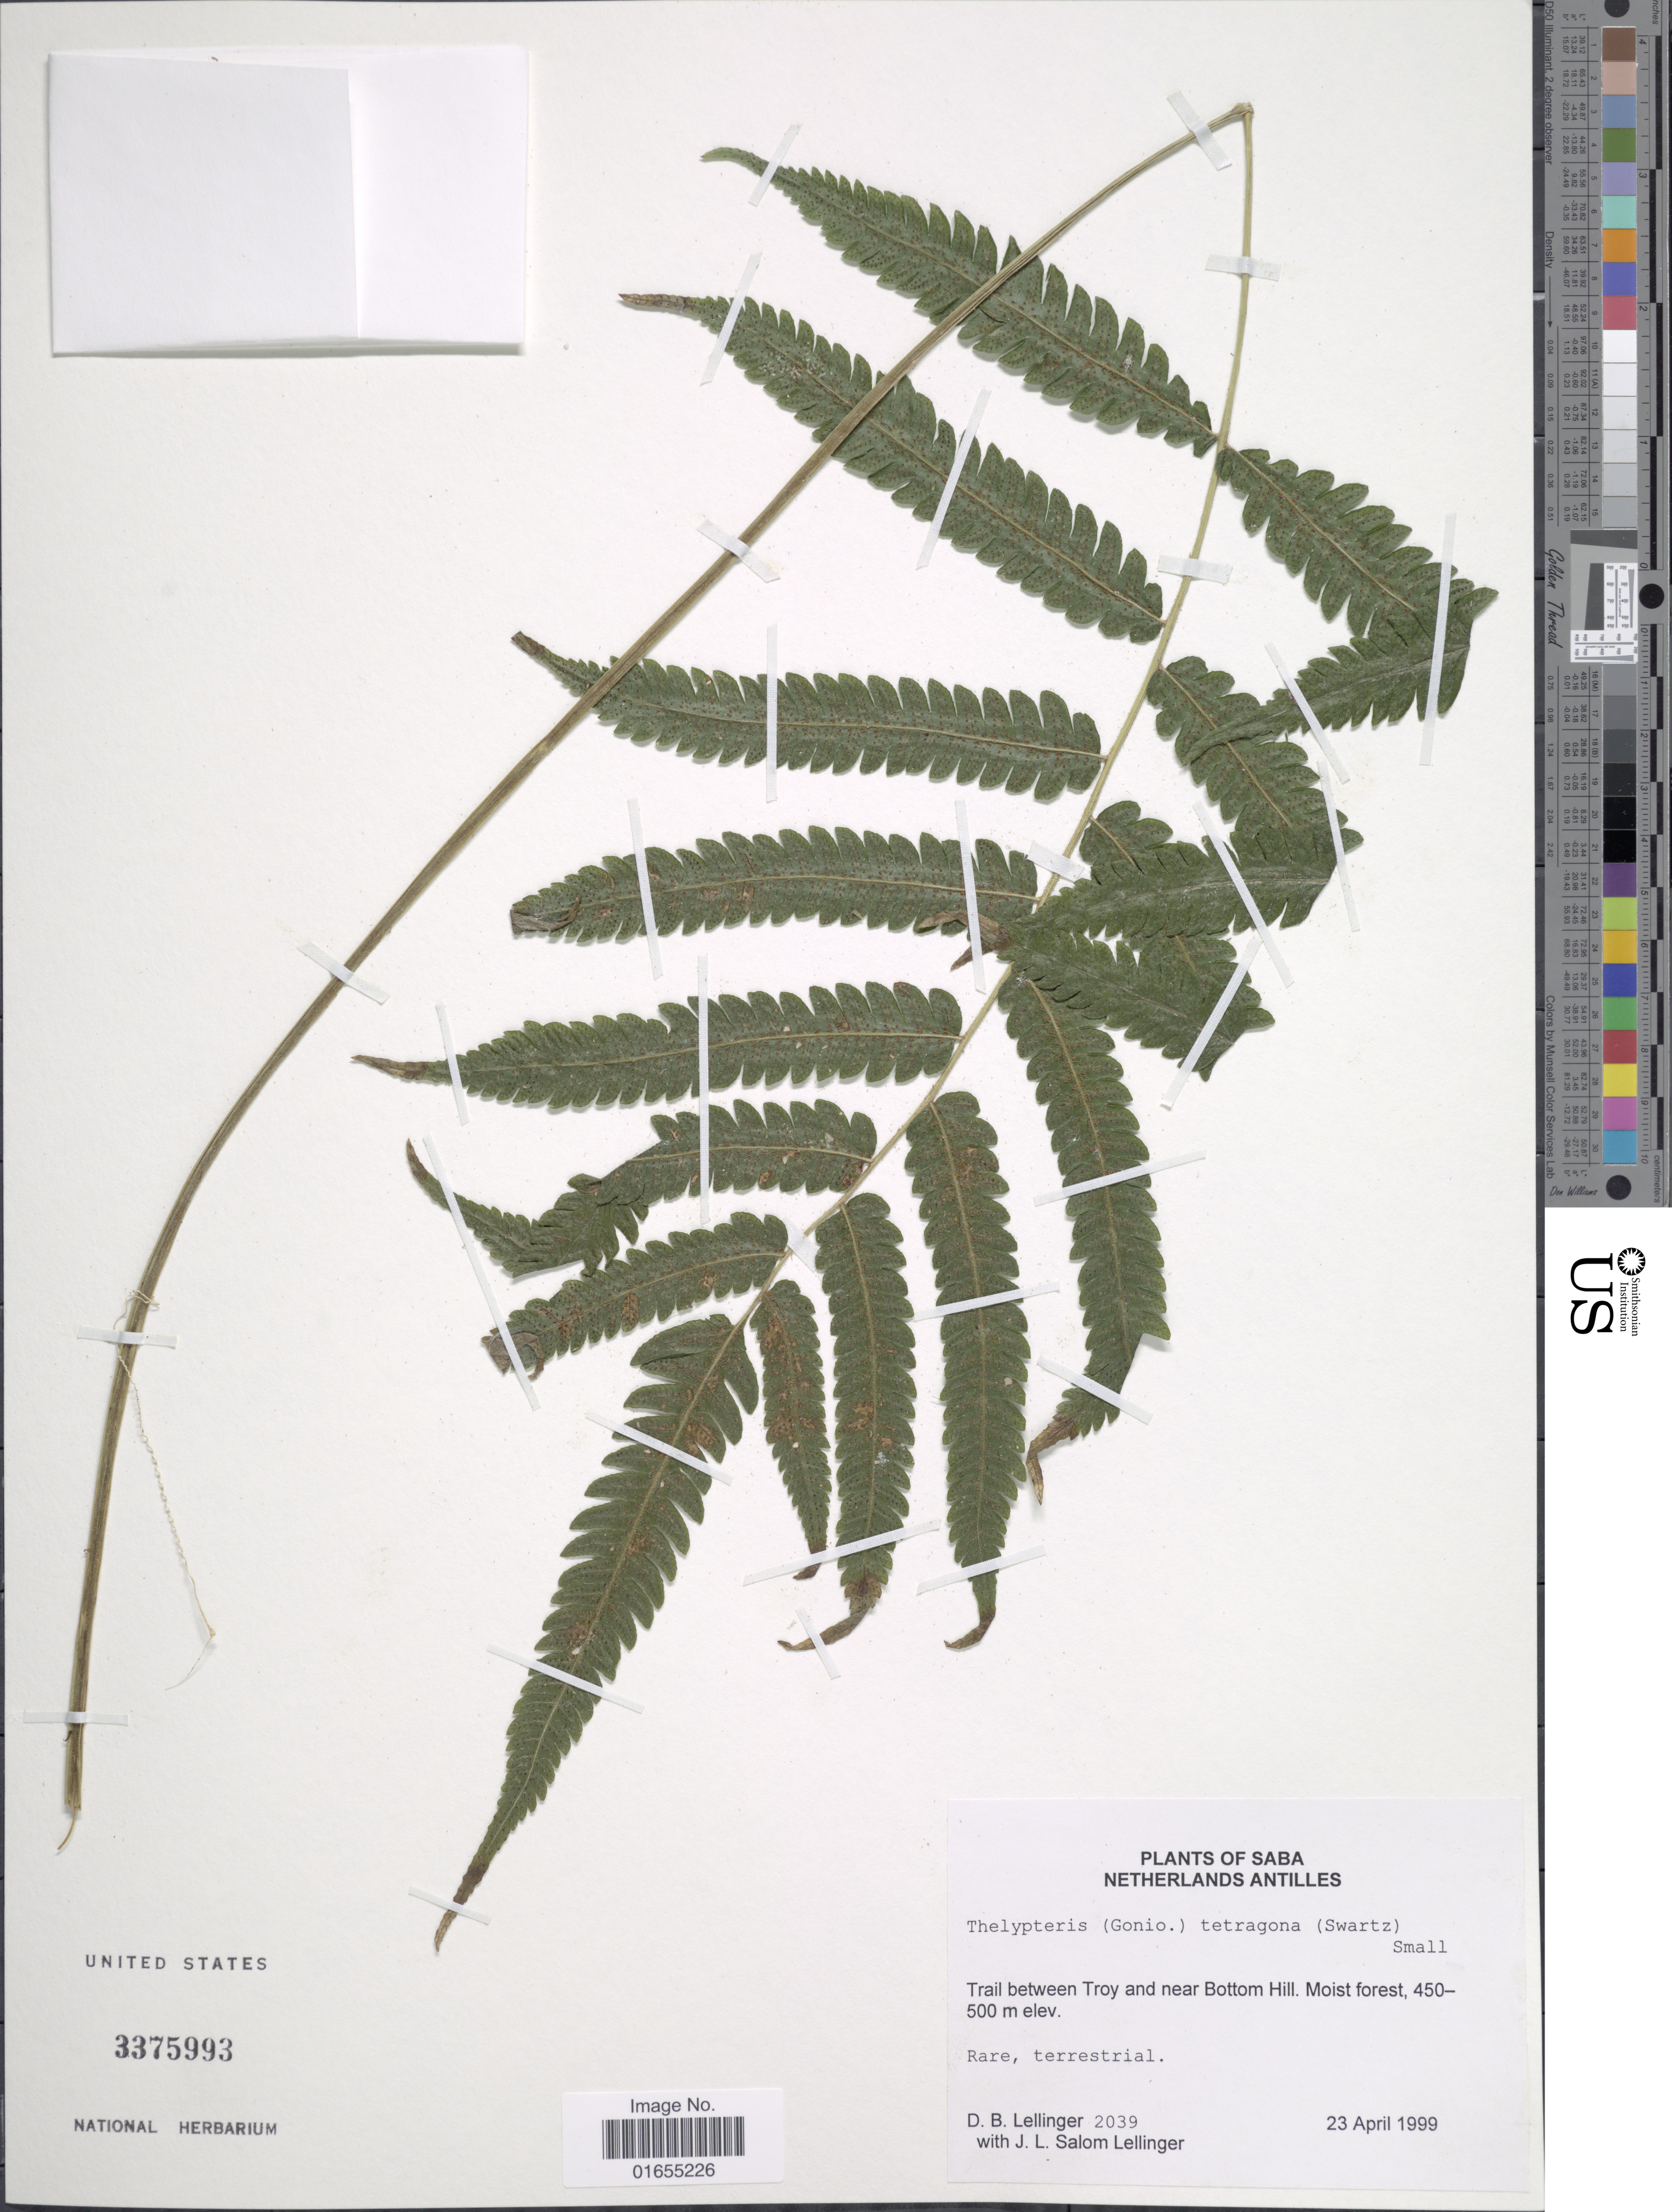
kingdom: Plantae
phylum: Tracheophyta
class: Polypodiopsida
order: Polypodiales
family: Thelypteridaceae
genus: Goniopteris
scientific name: Goniopteris tetragona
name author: (C. Presl) Sw.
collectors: D. B. Lellinger & J. Salom Lellinger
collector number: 2039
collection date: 1999-04-23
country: Netherlands Antilles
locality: Saba, trail between Troy and near Bottom Hill, Moist forest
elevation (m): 450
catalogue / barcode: US 3375993